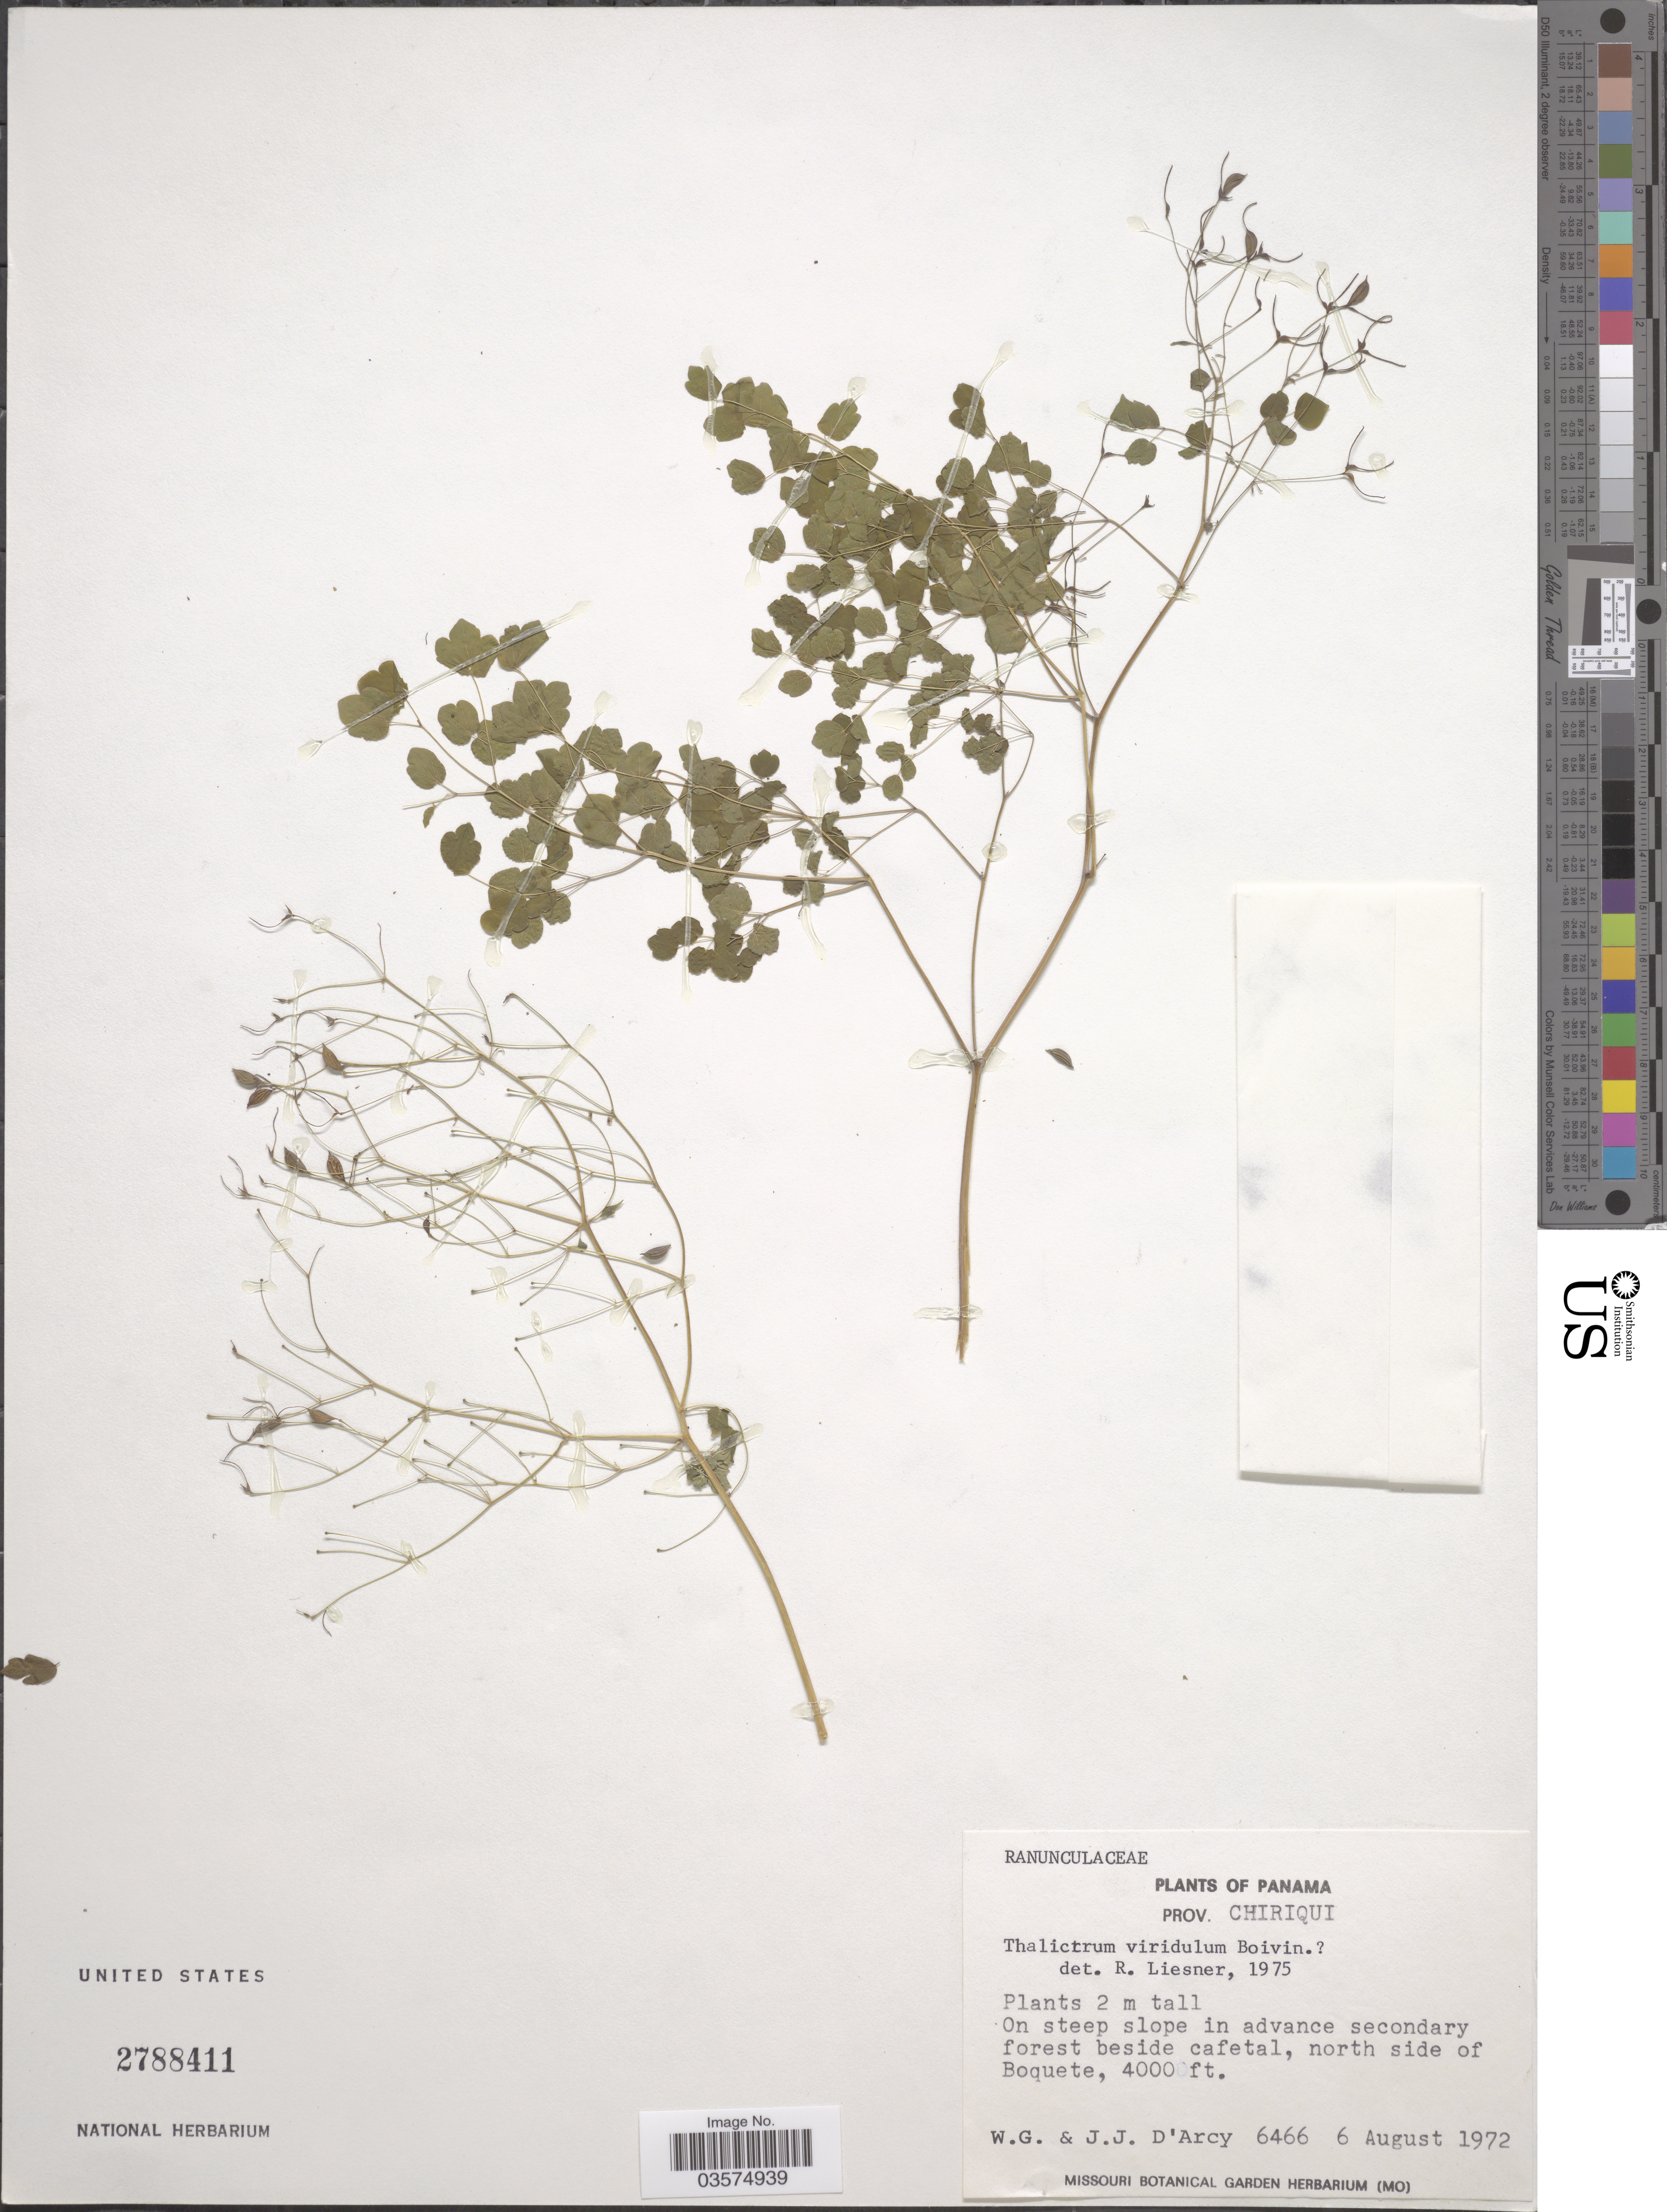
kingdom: Plantae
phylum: Tracheophyta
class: Magnoliopsida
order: Ranunculales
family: Ranunculaceae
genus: Thalictrum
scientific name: Thalictrum viridulum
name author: B. Boivin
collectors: W. G. D'Arcy & J. J. D'Arcy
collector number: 6466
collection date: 1972-08-06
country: Panama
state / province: Chiriqui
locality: North side of Boquete.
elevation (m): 1219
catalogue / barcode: US 2788411